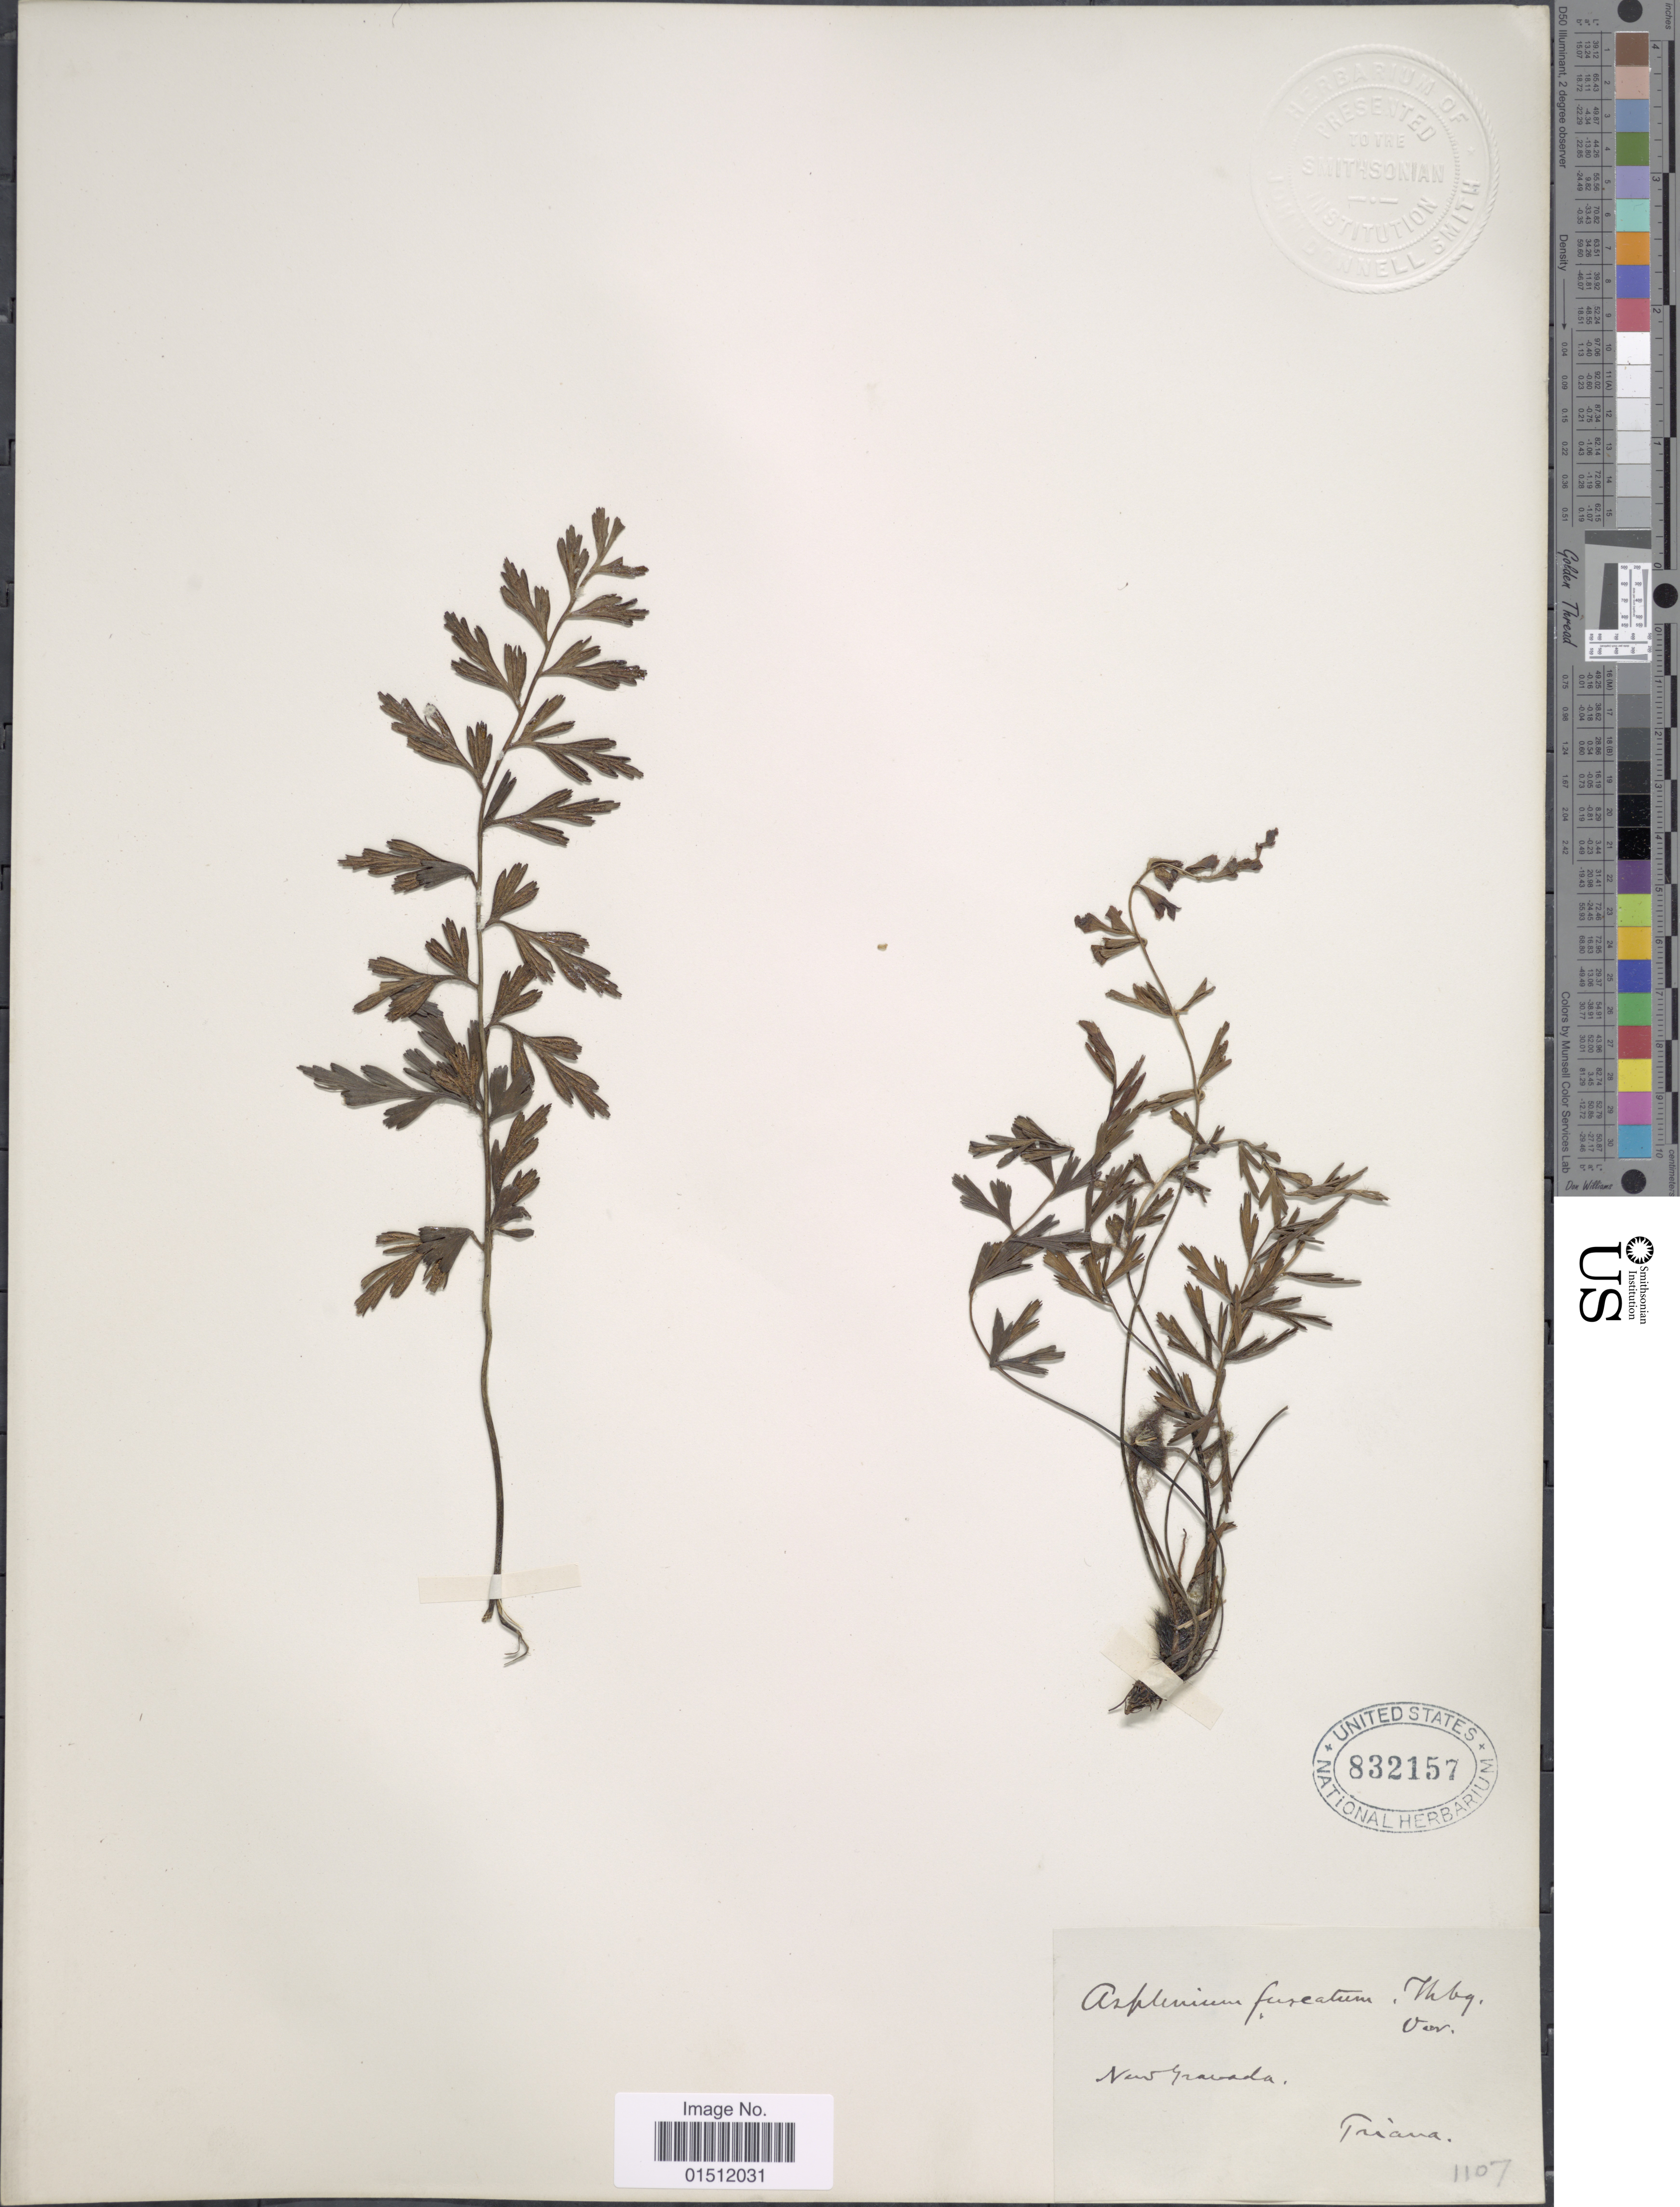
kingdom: Plantae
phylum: Tracheophyta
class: Polypodiopsida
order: Polypodiales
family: Aspleniaceae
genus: Asplenium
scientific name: Asplenium praemorsum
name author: Sw.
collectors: J. J. Triana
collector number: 1107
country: Colombia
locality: New Granada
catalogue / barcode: US 832157